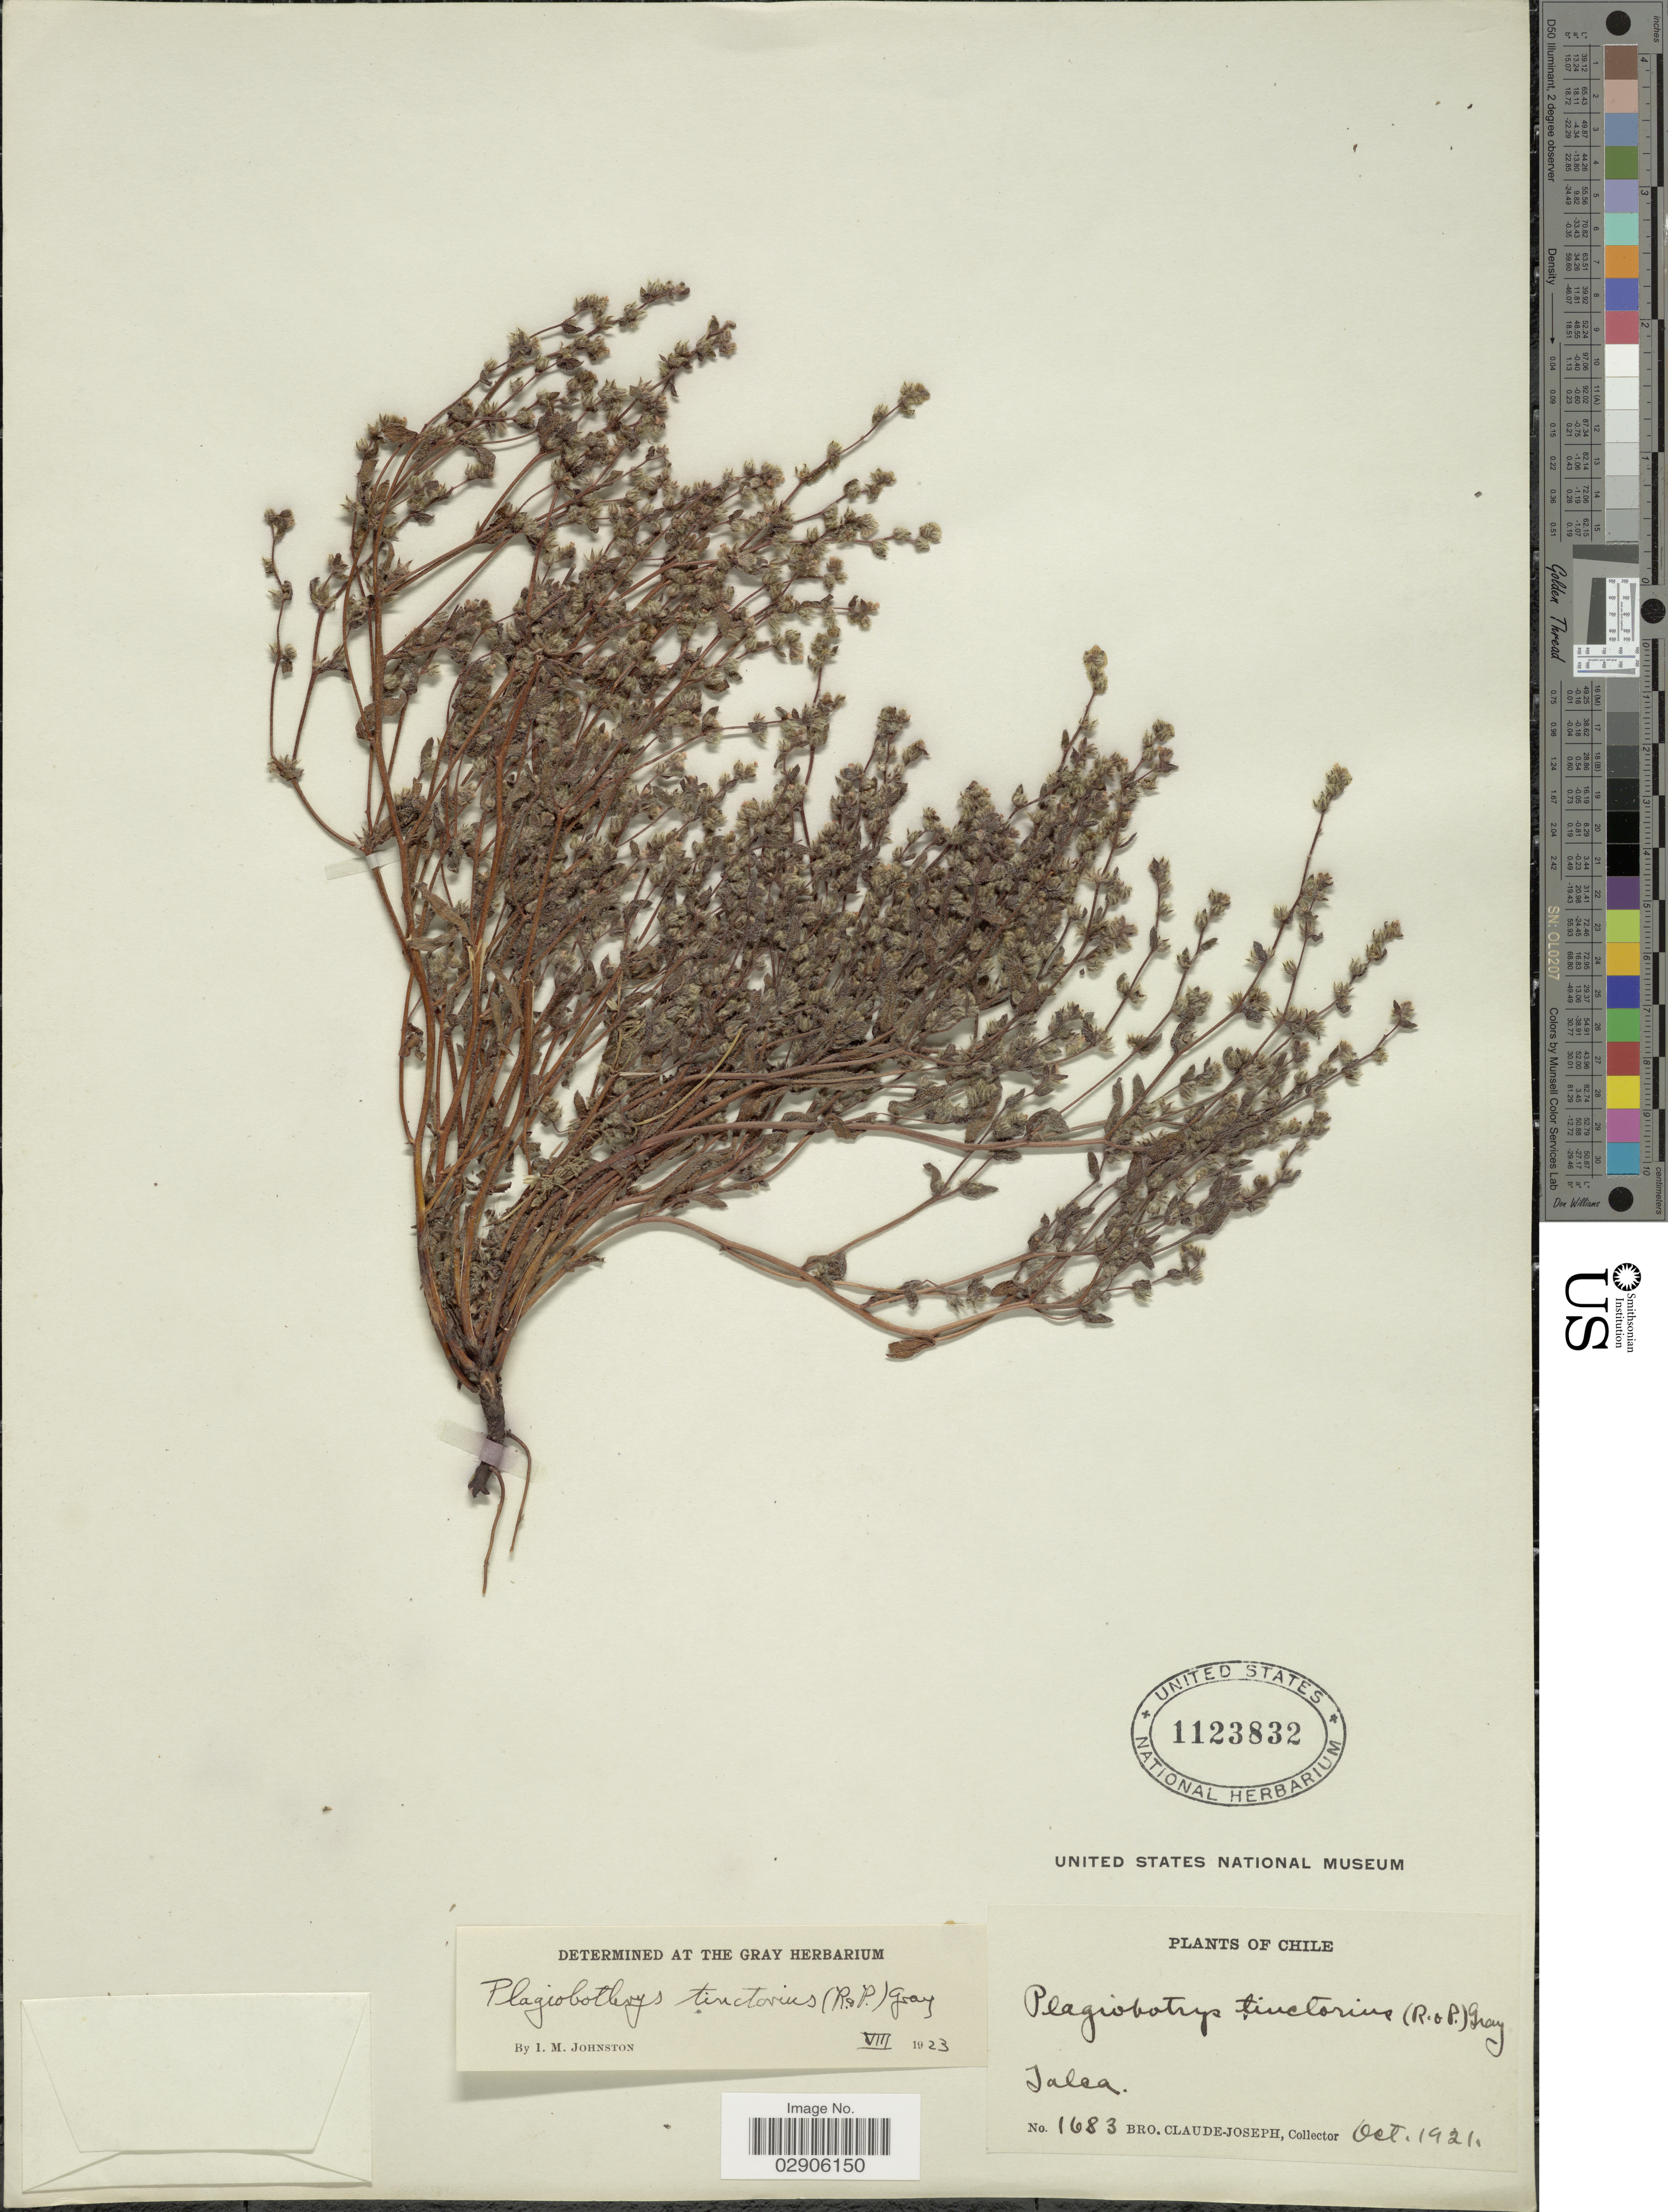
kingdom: Plantae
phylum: Tracheophyta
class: Magnoliopsida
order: Boraginales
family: Boraginaceae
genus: Plagiobothrys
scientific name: Plagiobothrys myosotoides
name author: (Lehm.) Brand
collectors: Bro. Claude-Joseph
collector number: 1683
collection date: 1921-10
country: Chile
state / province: Maule (VII)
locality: Talca.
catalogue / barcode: US 1123832